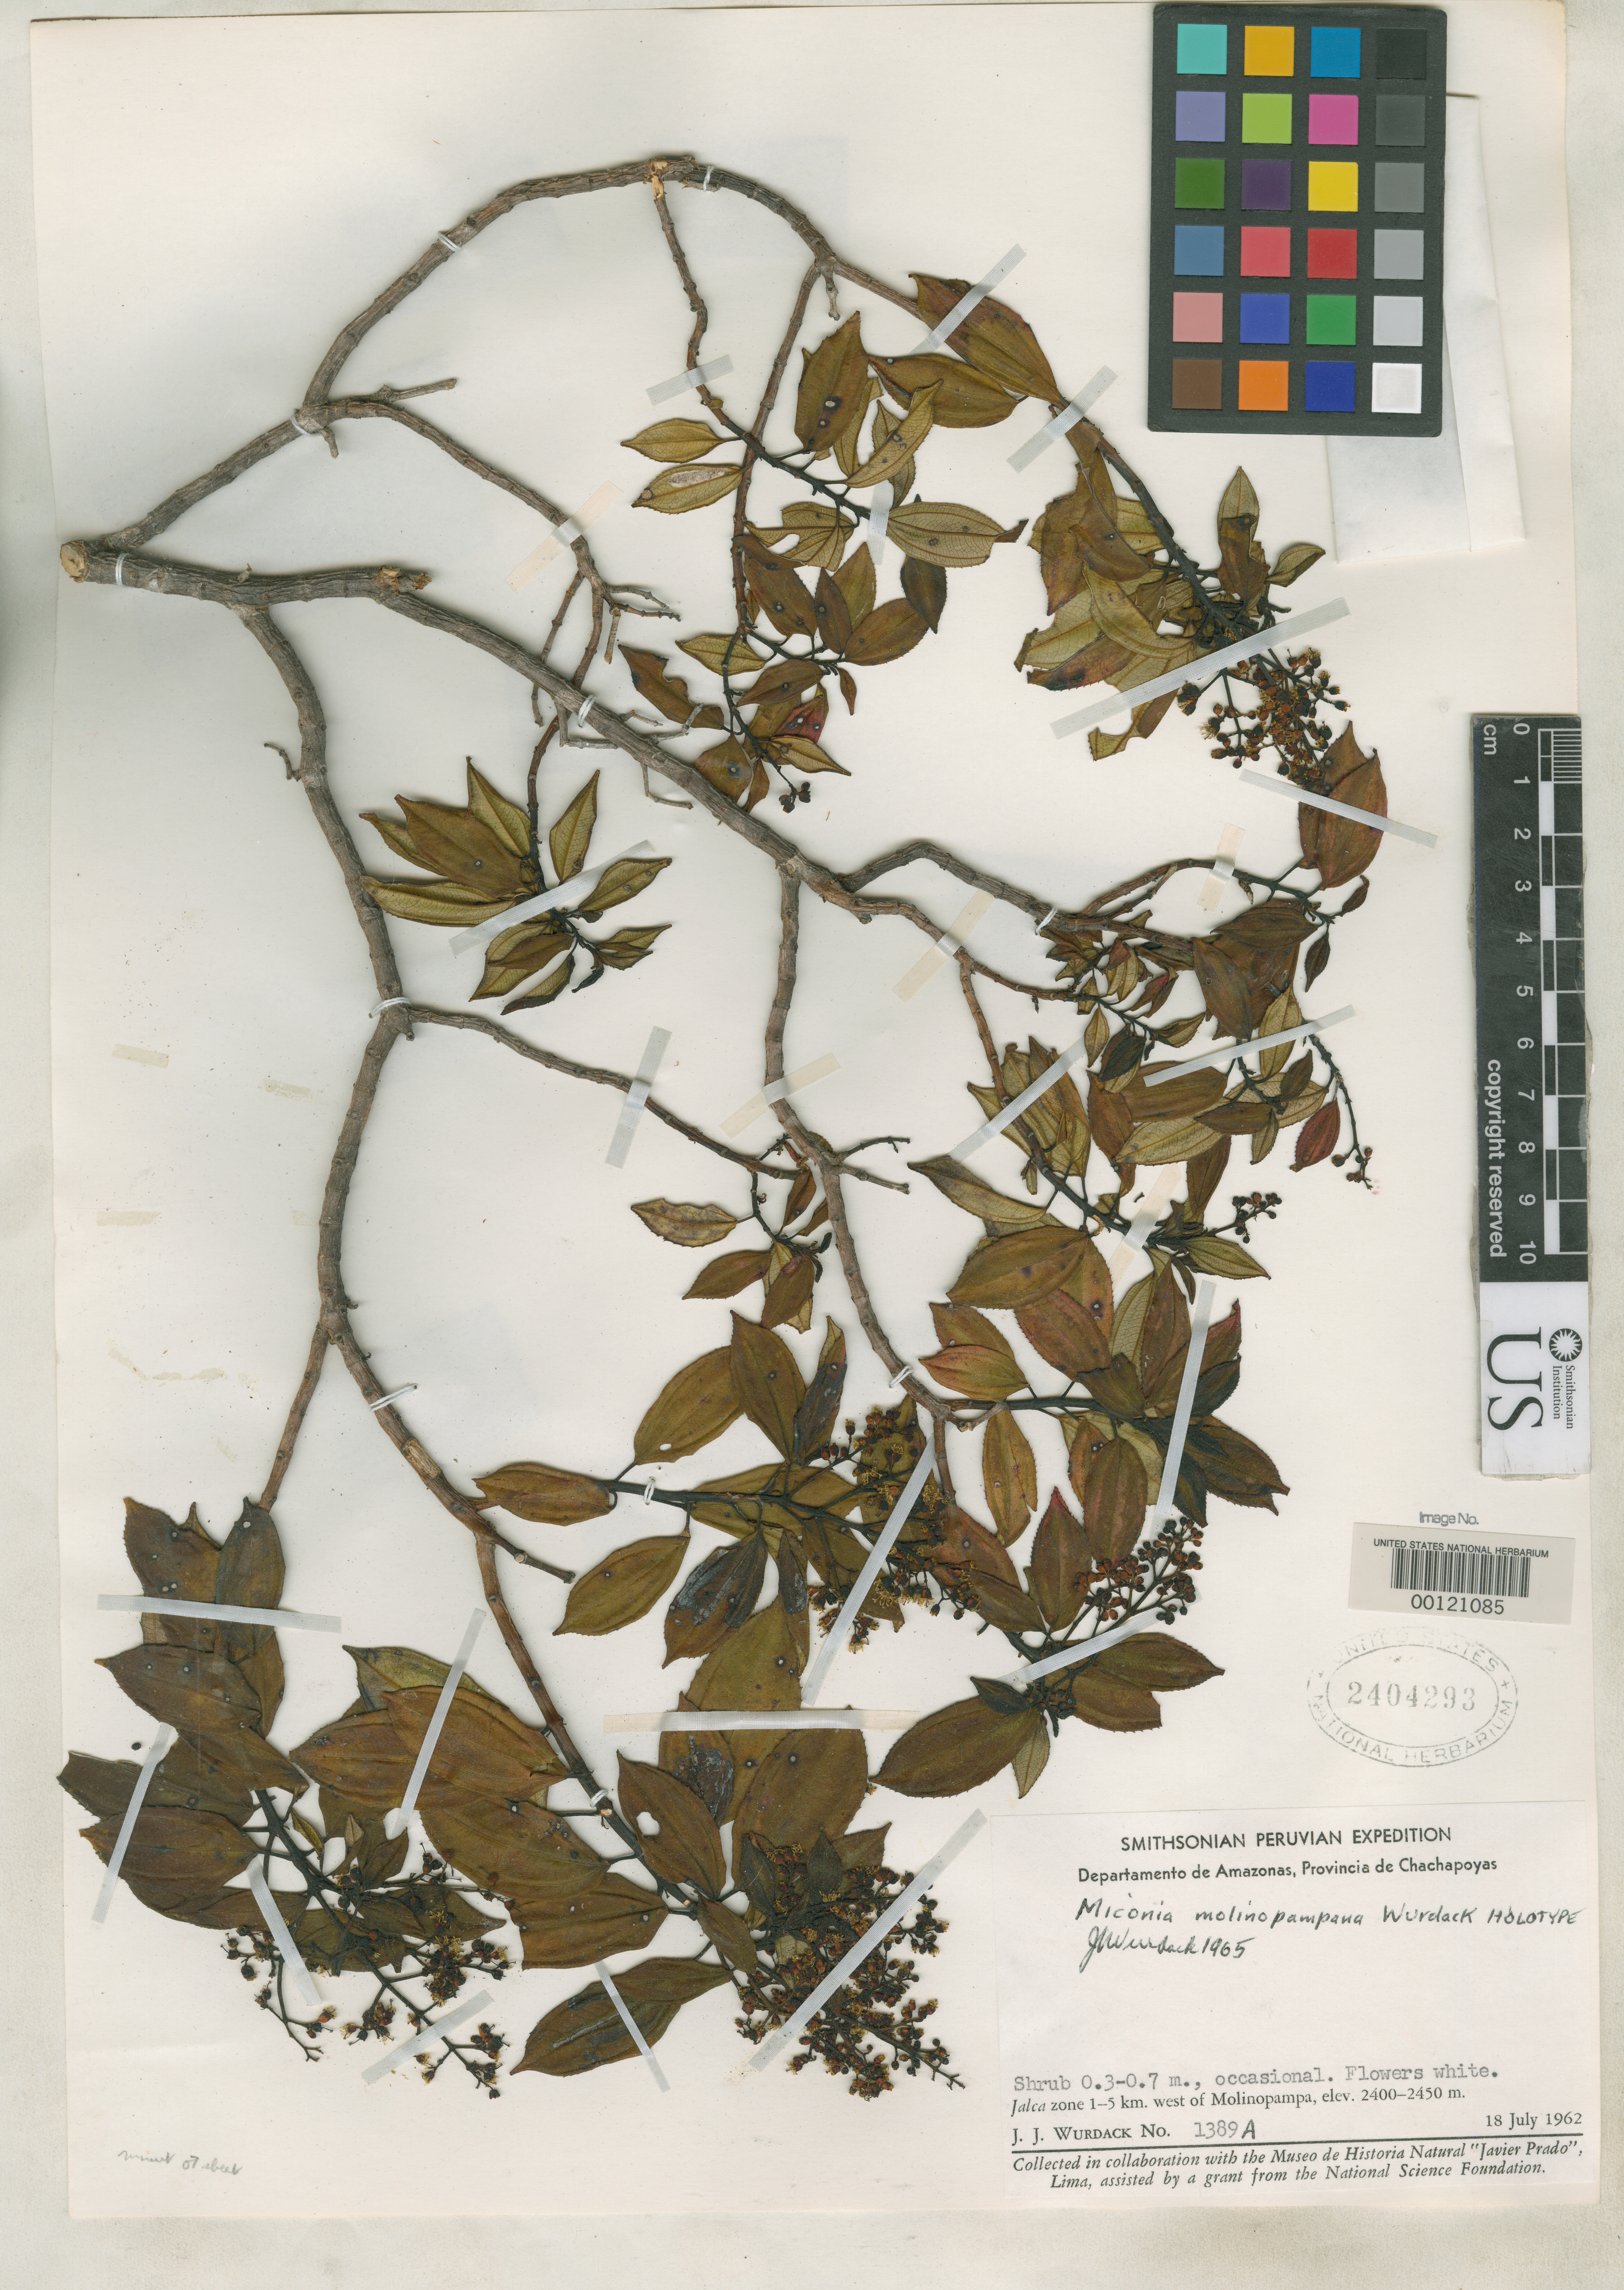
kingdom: Plantae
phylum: Tracheophyta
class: Magnoliopsida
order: Myrtales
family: Melastomataceae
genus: Miconia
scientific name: Miconia molinopampana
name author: Wurdack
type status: Holotype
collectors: J. J. Wurdack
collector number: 13894 a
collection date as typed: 18 Jul 1962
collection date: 1962-07-18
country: Peru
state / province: Amazonas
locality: Molinopampa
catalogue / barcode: US 2404293